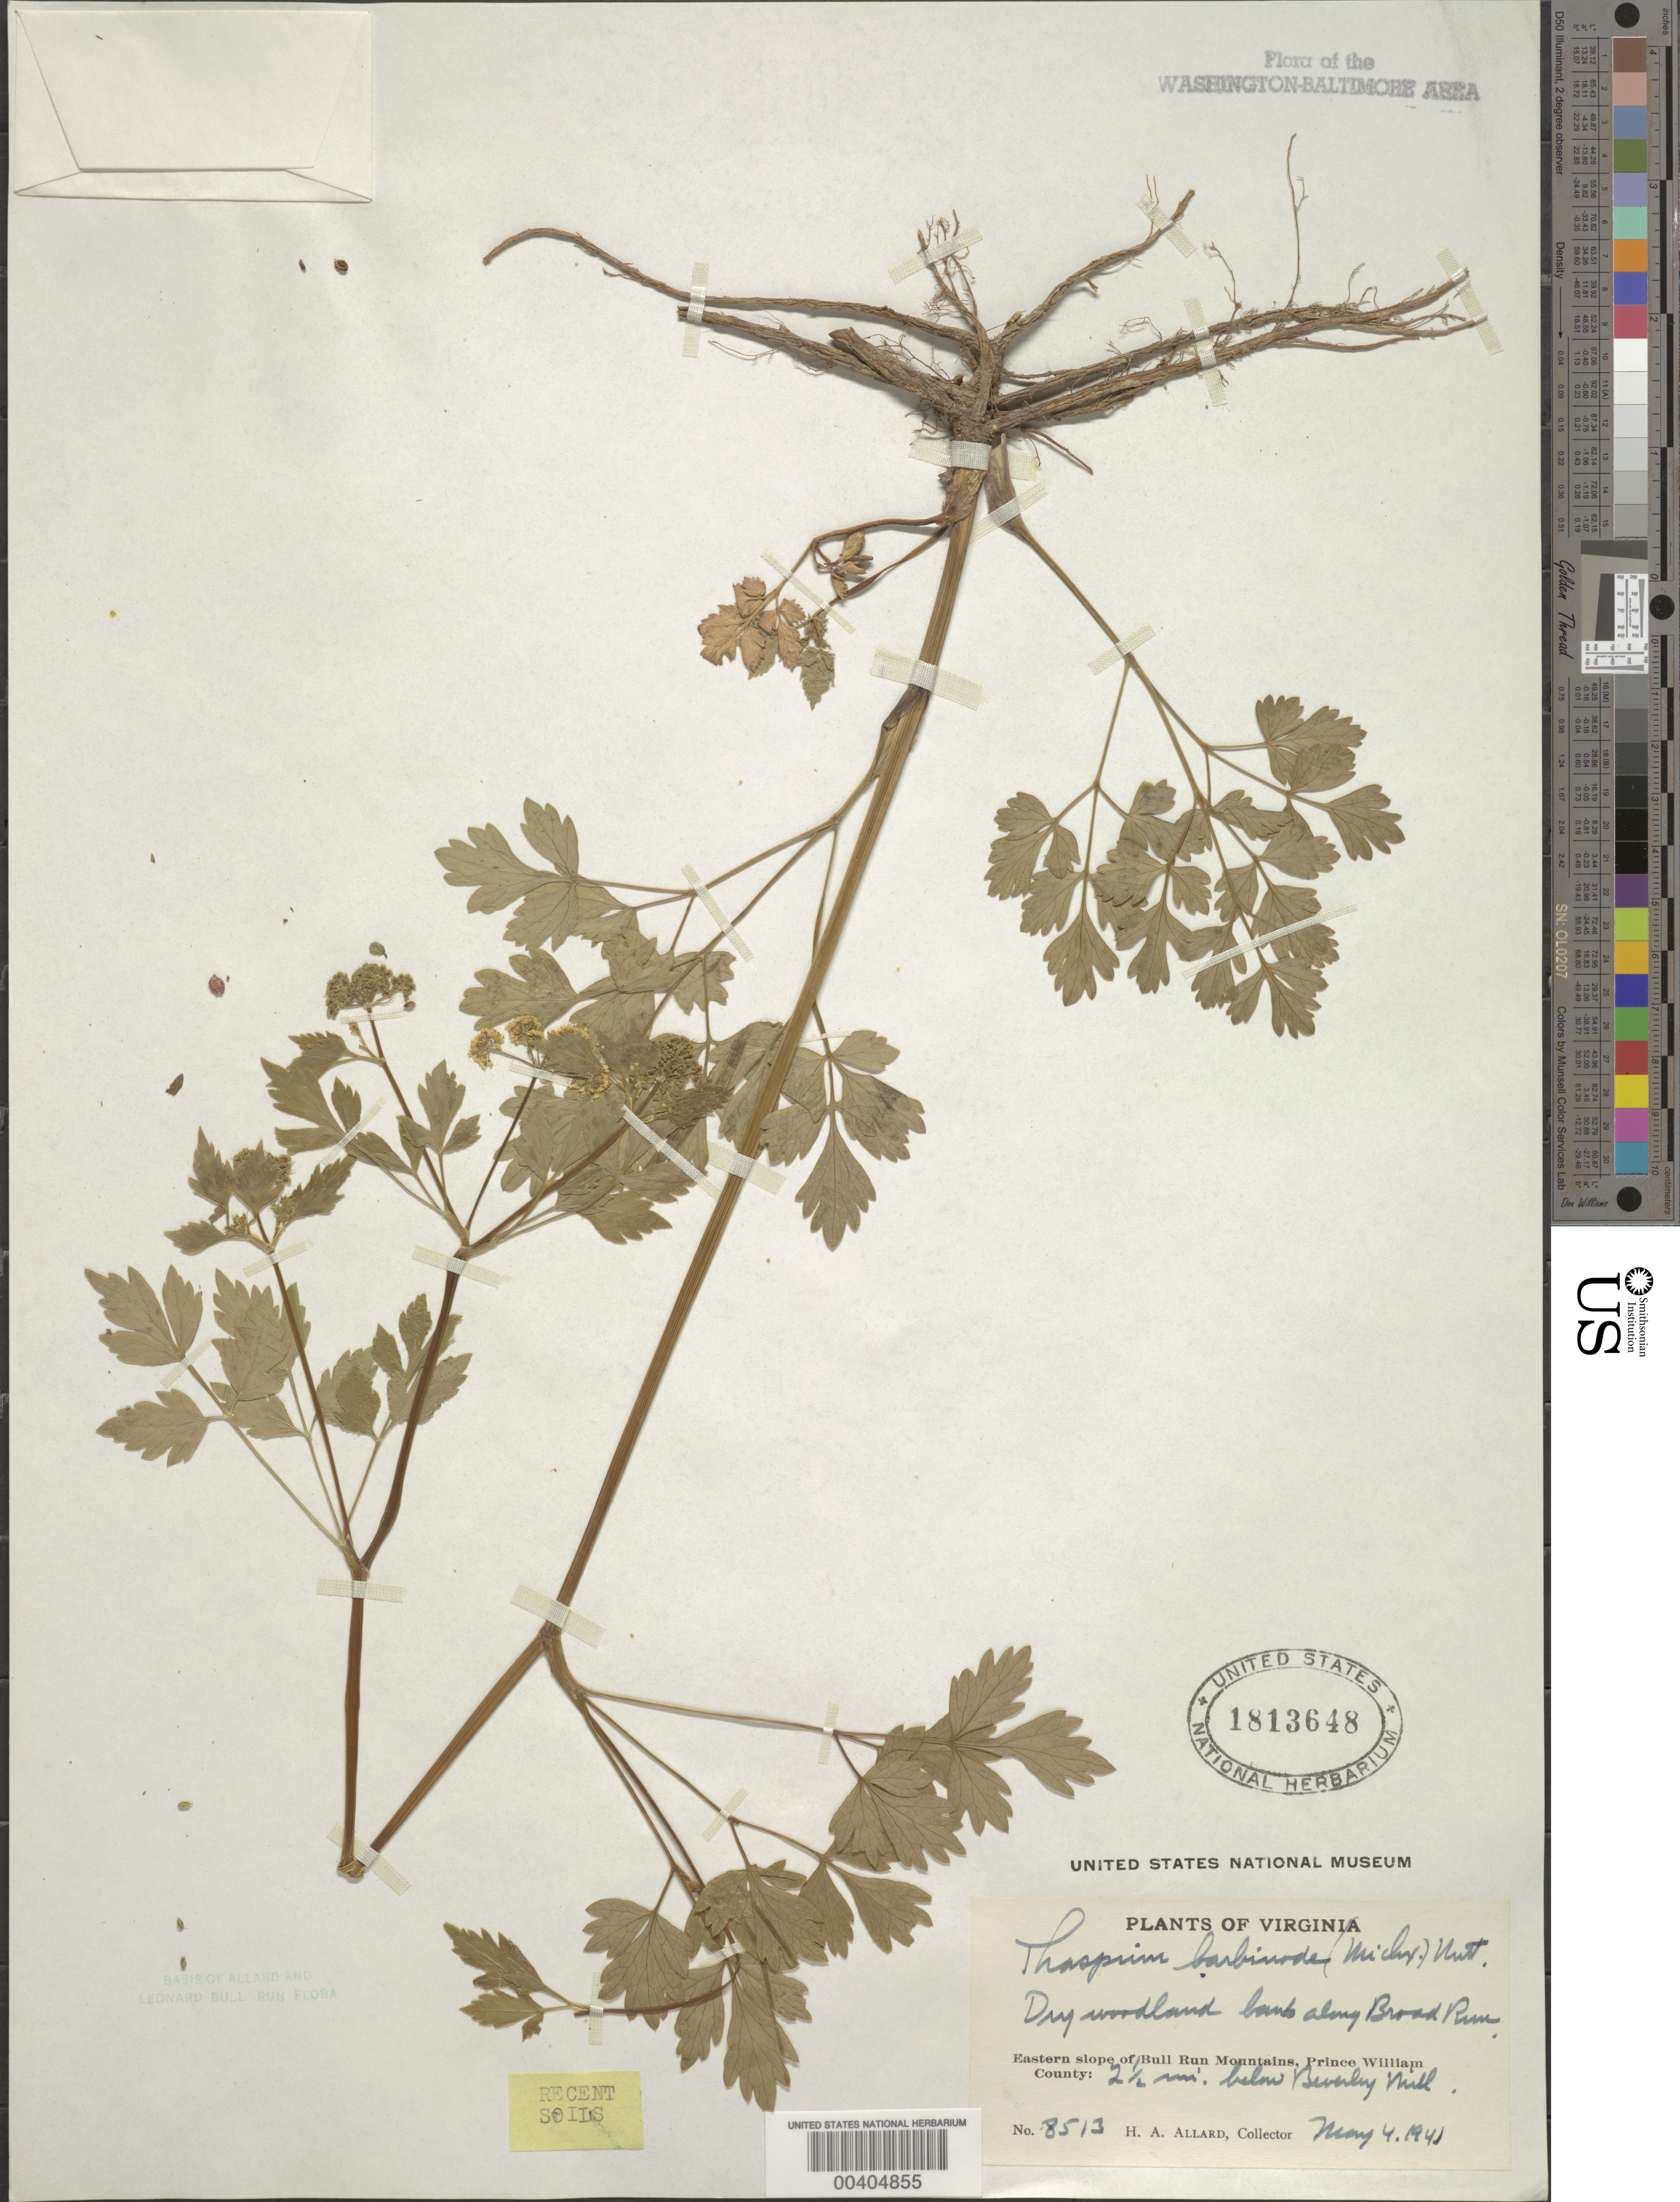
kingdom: Plantae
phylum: Tracheophyta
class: Magnoliopsida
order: Apiales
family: Apiaceae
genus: Thaspium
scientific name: Thaspium barbinode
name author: (Michx.) Nutt.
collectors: H. A. Allard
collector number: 8513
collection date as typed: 04 May 1941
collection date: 1941-05-04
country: United States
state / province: Virginia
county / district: Prince William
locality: Broad Run below Beverley Mill, eastern slope of Bull Run Mts.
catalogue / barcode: US 1813648